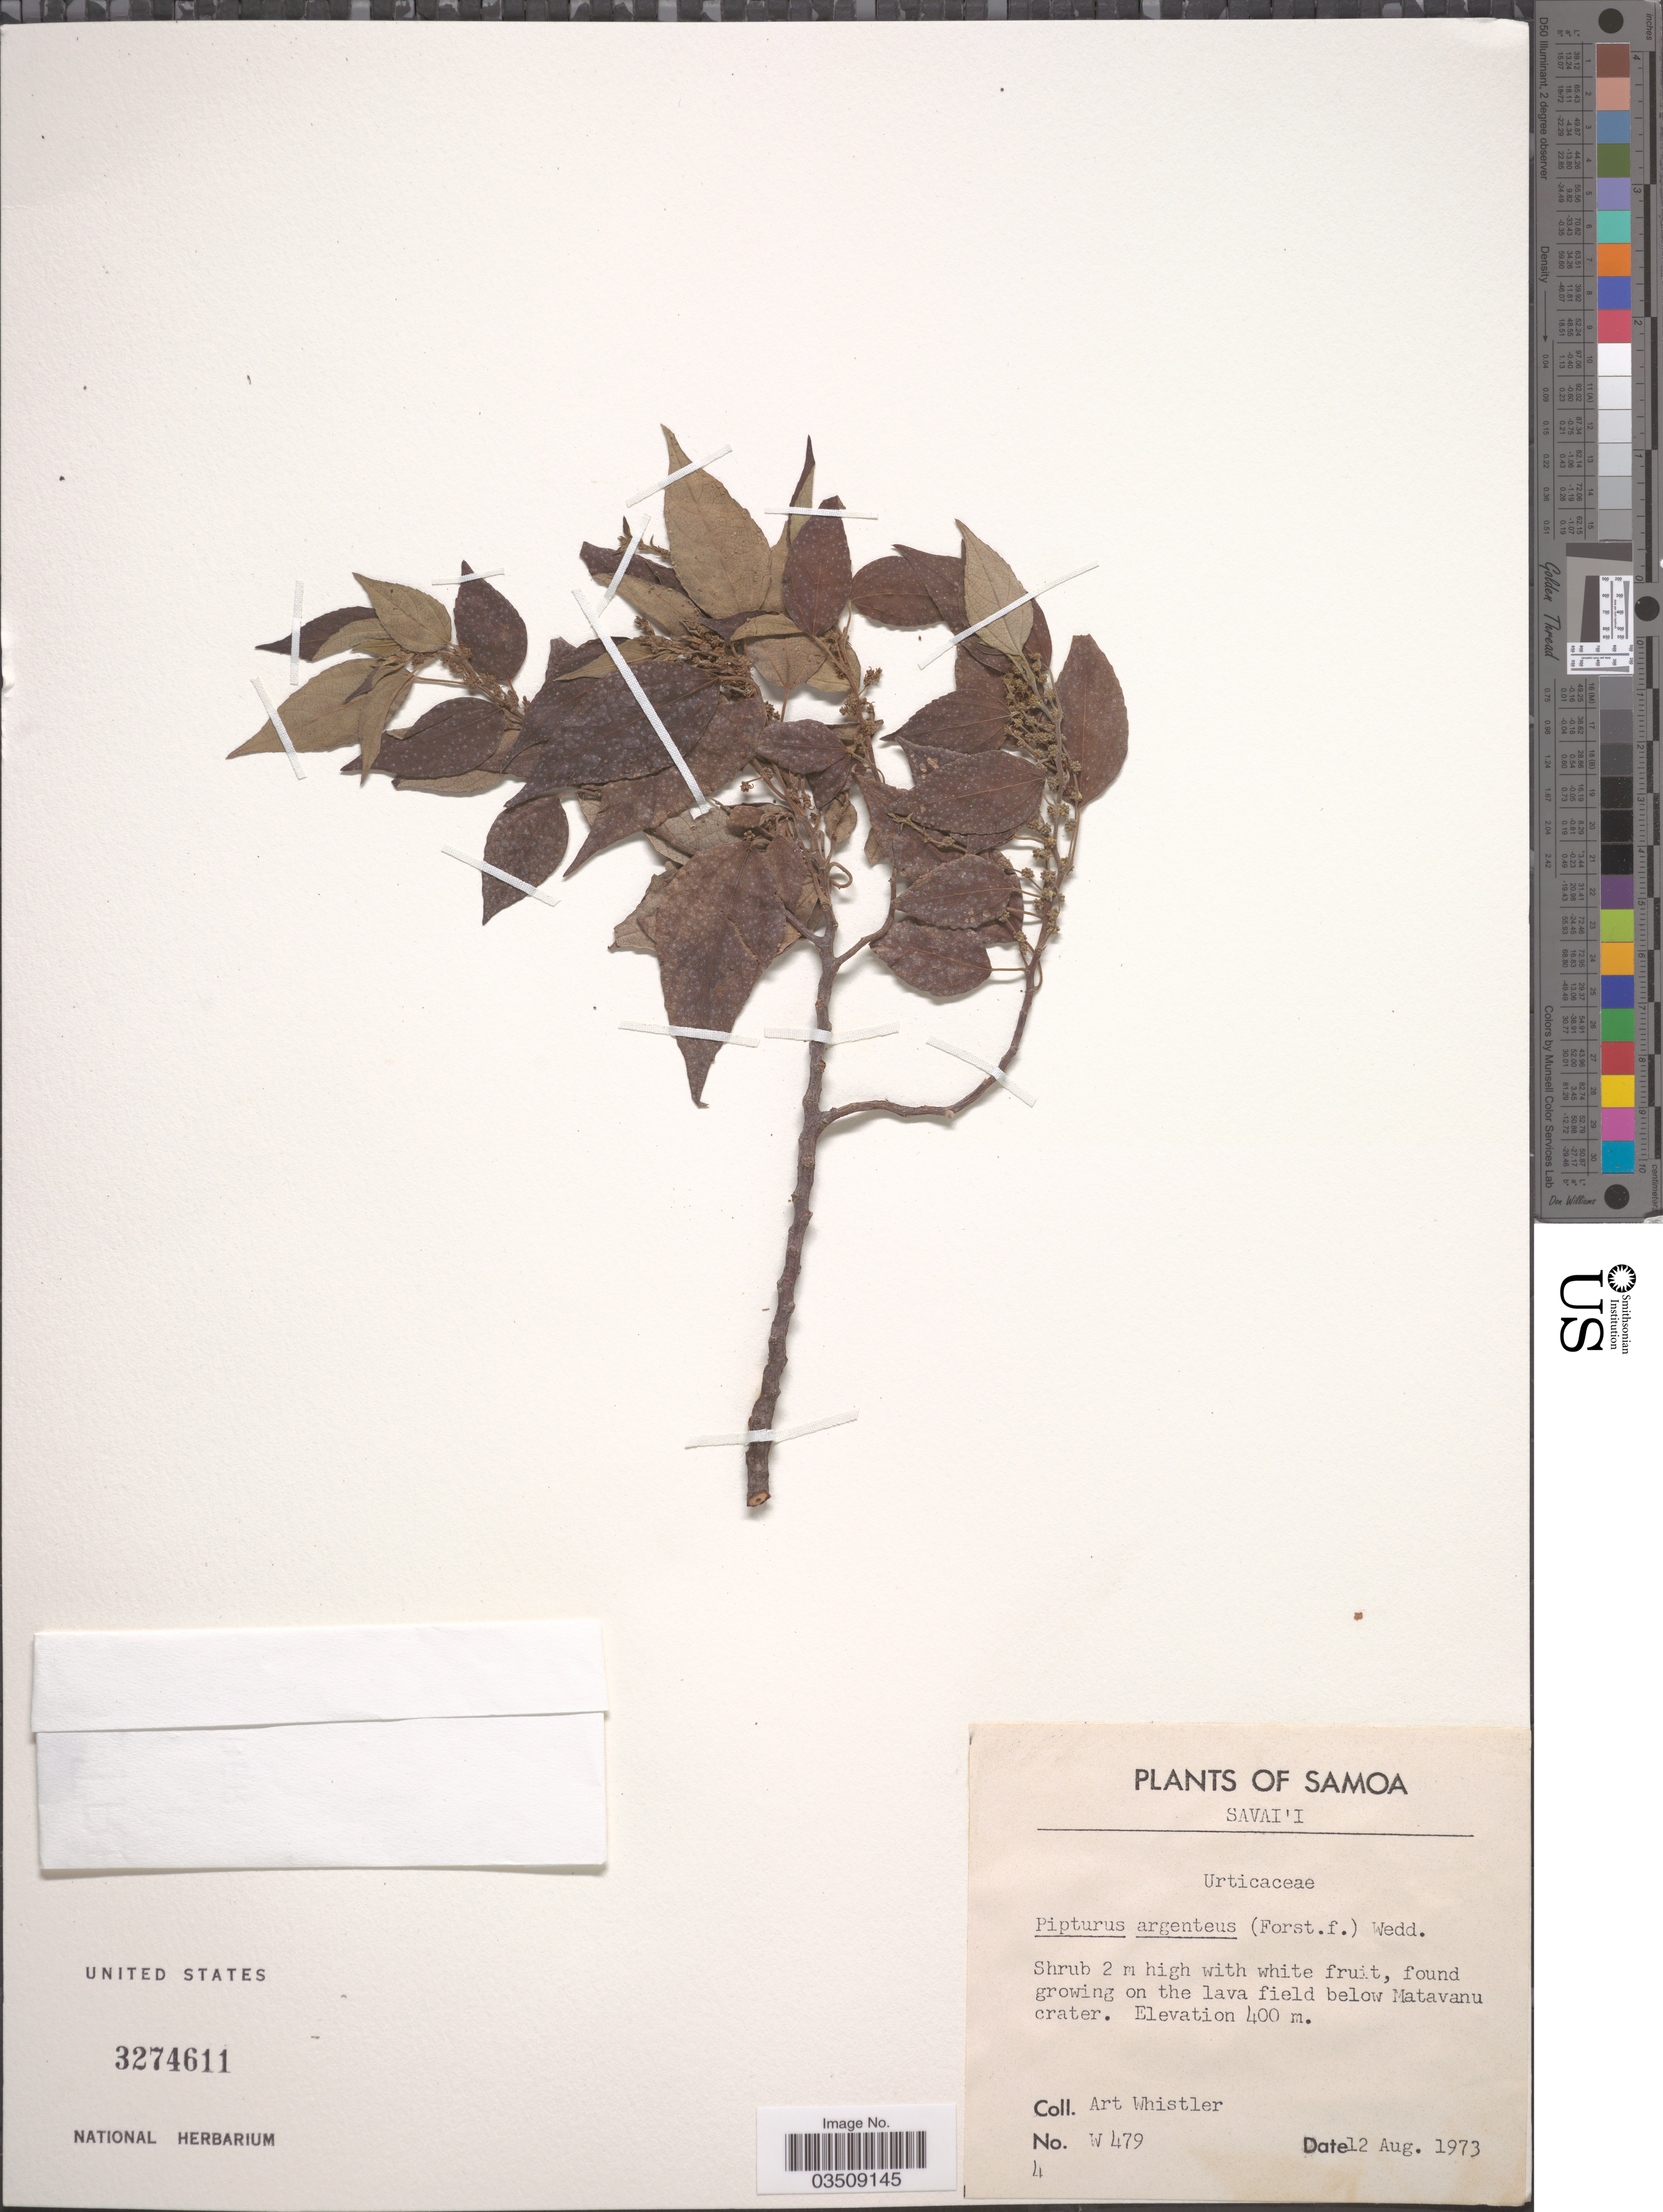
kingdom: Plantae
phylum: Tracheophyta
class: Magnoliopsida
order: Rosales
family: Urticaceae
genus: Pipturus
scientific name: Pipturus argenteus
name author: (G. Forst.) Wedd.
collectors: A. Whistler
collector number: W479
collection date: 1973-08-12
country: Samoa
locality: Samoa. Savai'i. On the lava field below Matavanu crater.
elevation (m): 400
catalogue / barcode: US 3274611